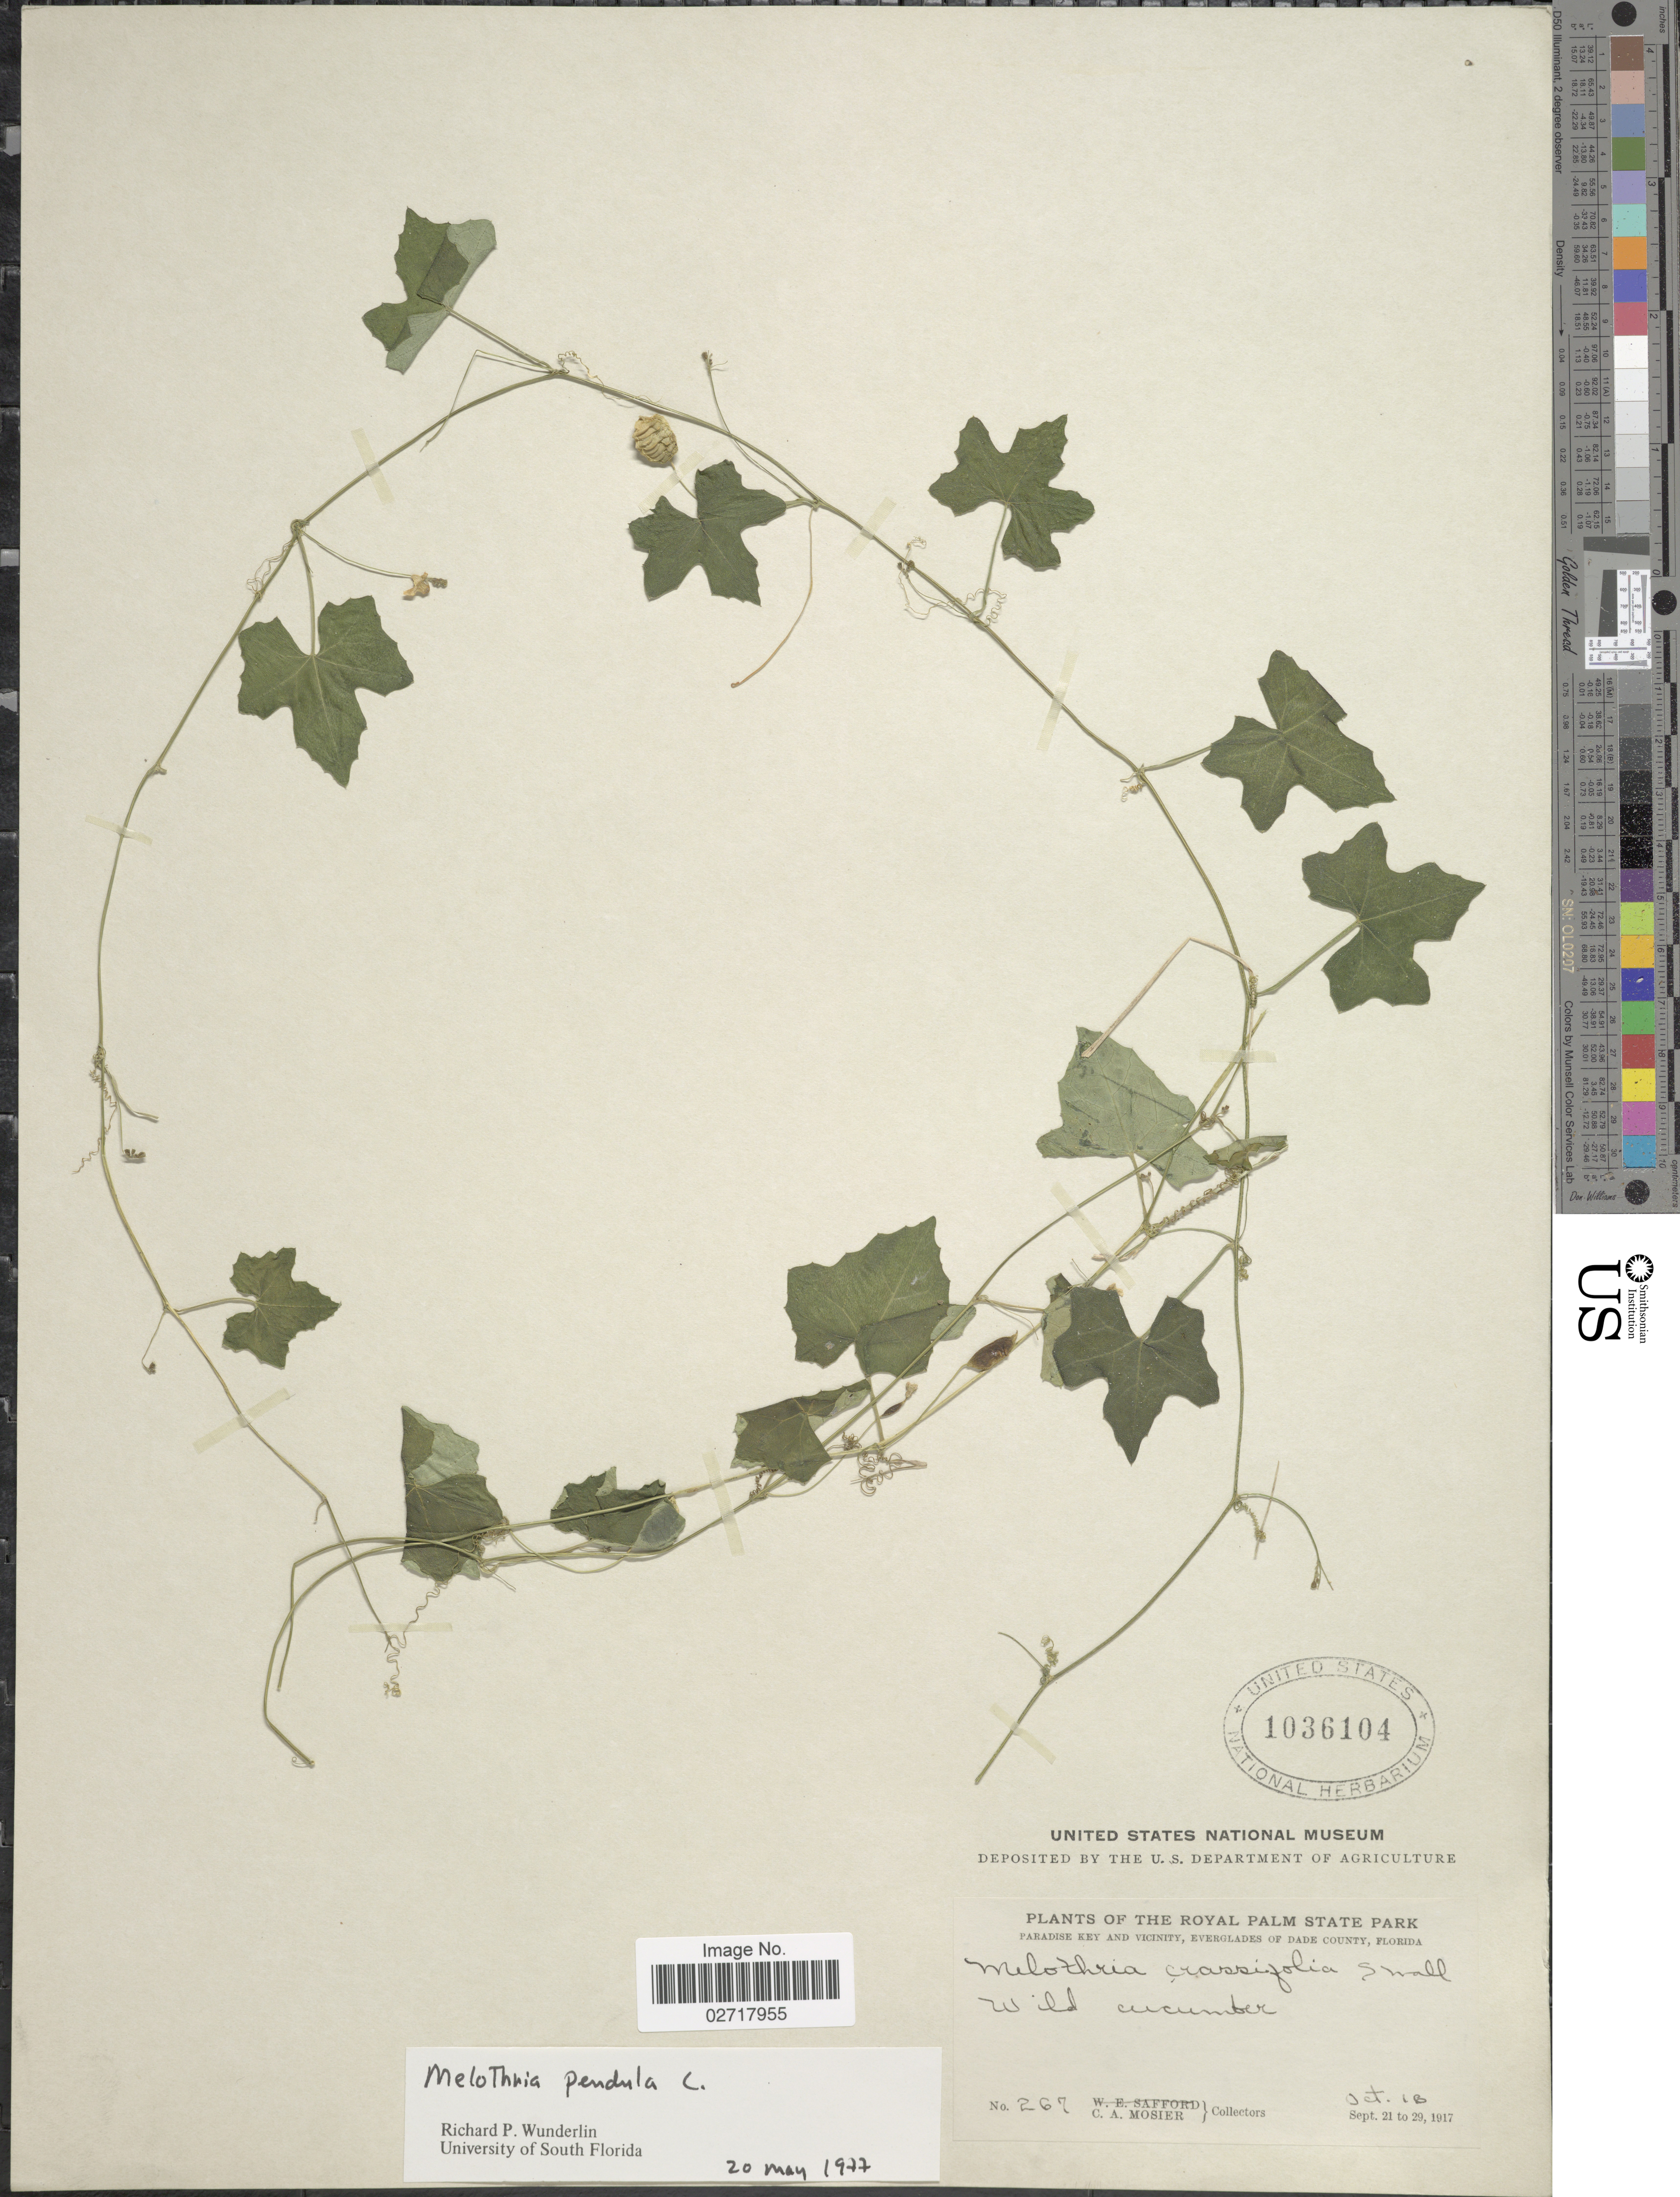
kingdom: Plantae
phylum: Tracheophyta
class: Magnoliopsida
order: Cucurbitales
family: Cucurbitaceae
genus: Melothria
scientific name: Melothria pendula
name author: L.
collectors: C. A. Mosier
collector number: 267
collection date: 1917-10-16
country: United States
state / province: Florida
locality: Royal Palm State Park. Paradise Key and vicinity, Everglades of Dade County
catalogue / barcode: US 1036104